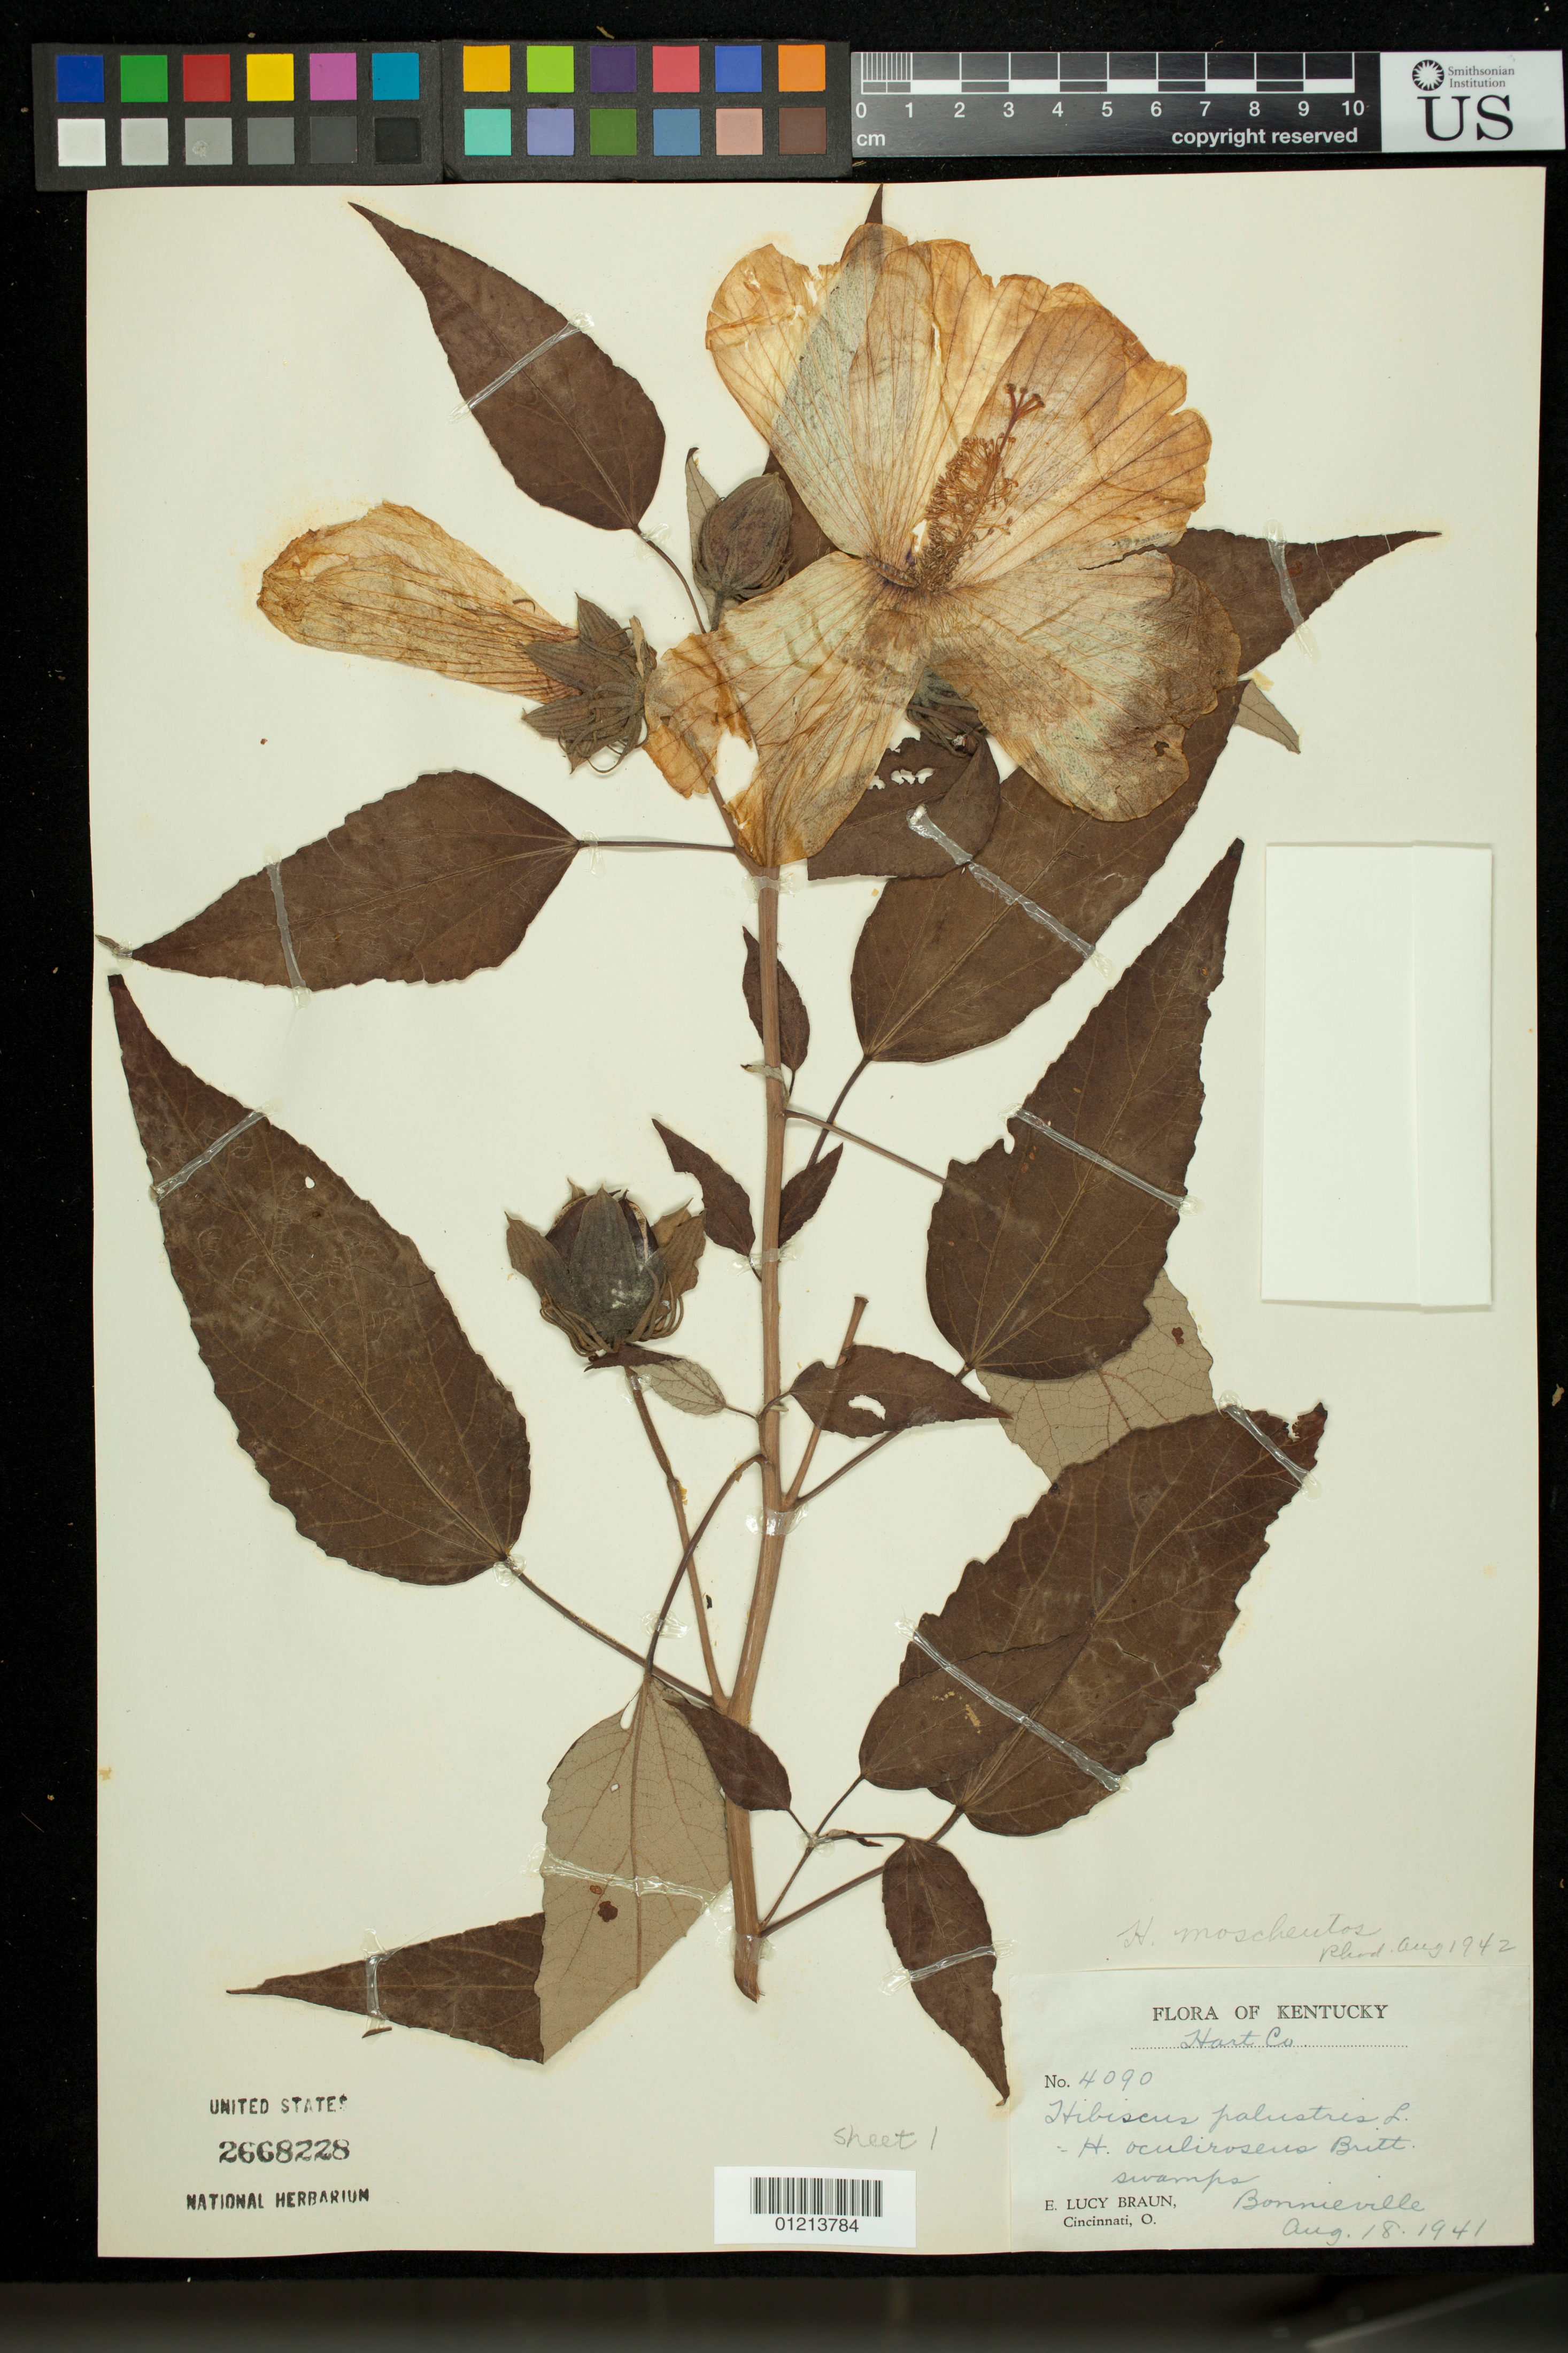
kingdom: Plantae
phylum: Tracheophyta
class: Magnoliopsida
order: Malvales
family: Malvaceae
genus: Hibiscus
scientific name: Hibiscus moscheutos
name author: L.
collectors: E. L. Braun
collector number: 4090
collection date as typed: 18 Aug 1941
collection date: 1941-08-18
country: United States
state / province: Kentucky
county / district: Hart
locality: swamps Bonnieville, Hart Co.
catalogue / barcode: US 2668228